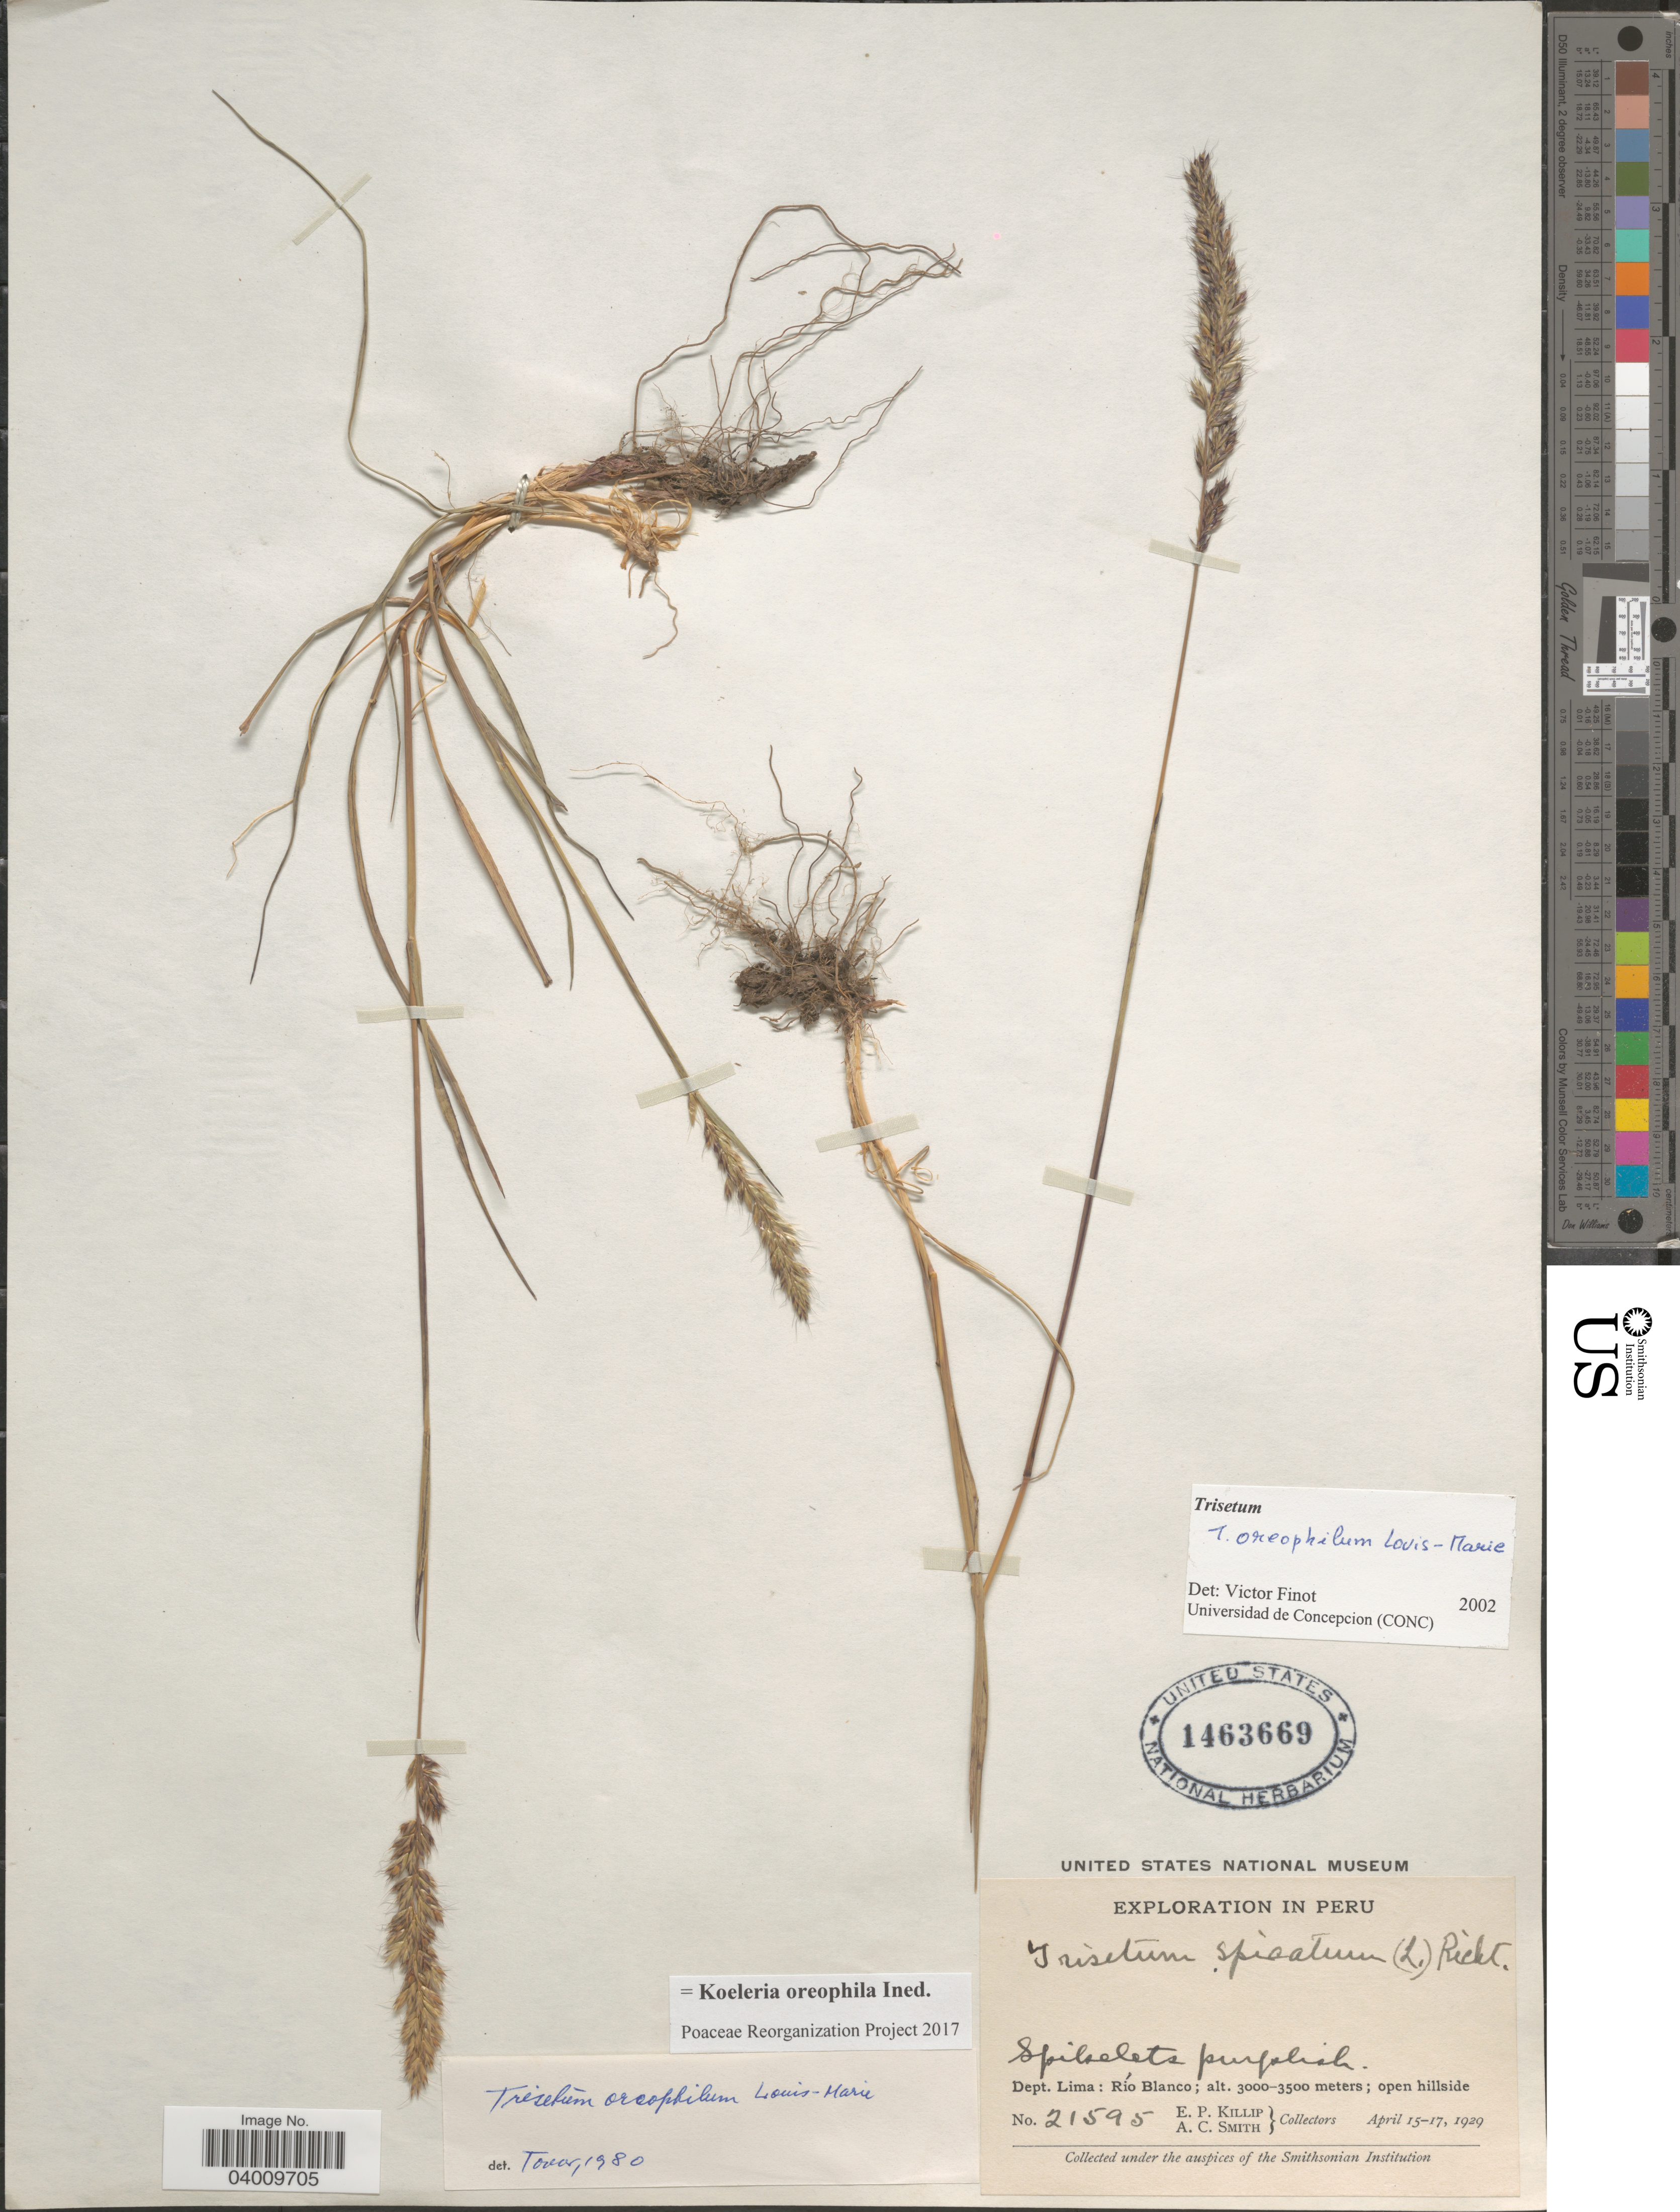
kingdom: Plantae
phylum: Tracheophyta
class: Liliopsida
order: Poales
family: Poaceae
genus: Koeleria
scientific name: Koeleria oreophila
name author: (Louis-Marie) Barberá et al.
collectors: E. P. Killip & A. C. Smith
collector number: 21595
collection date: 1929-04-15/1929-04-17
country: Peru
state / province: Lima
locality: Dept. Lima : Río Blanco.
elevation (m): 3000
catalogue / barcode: US 1463669